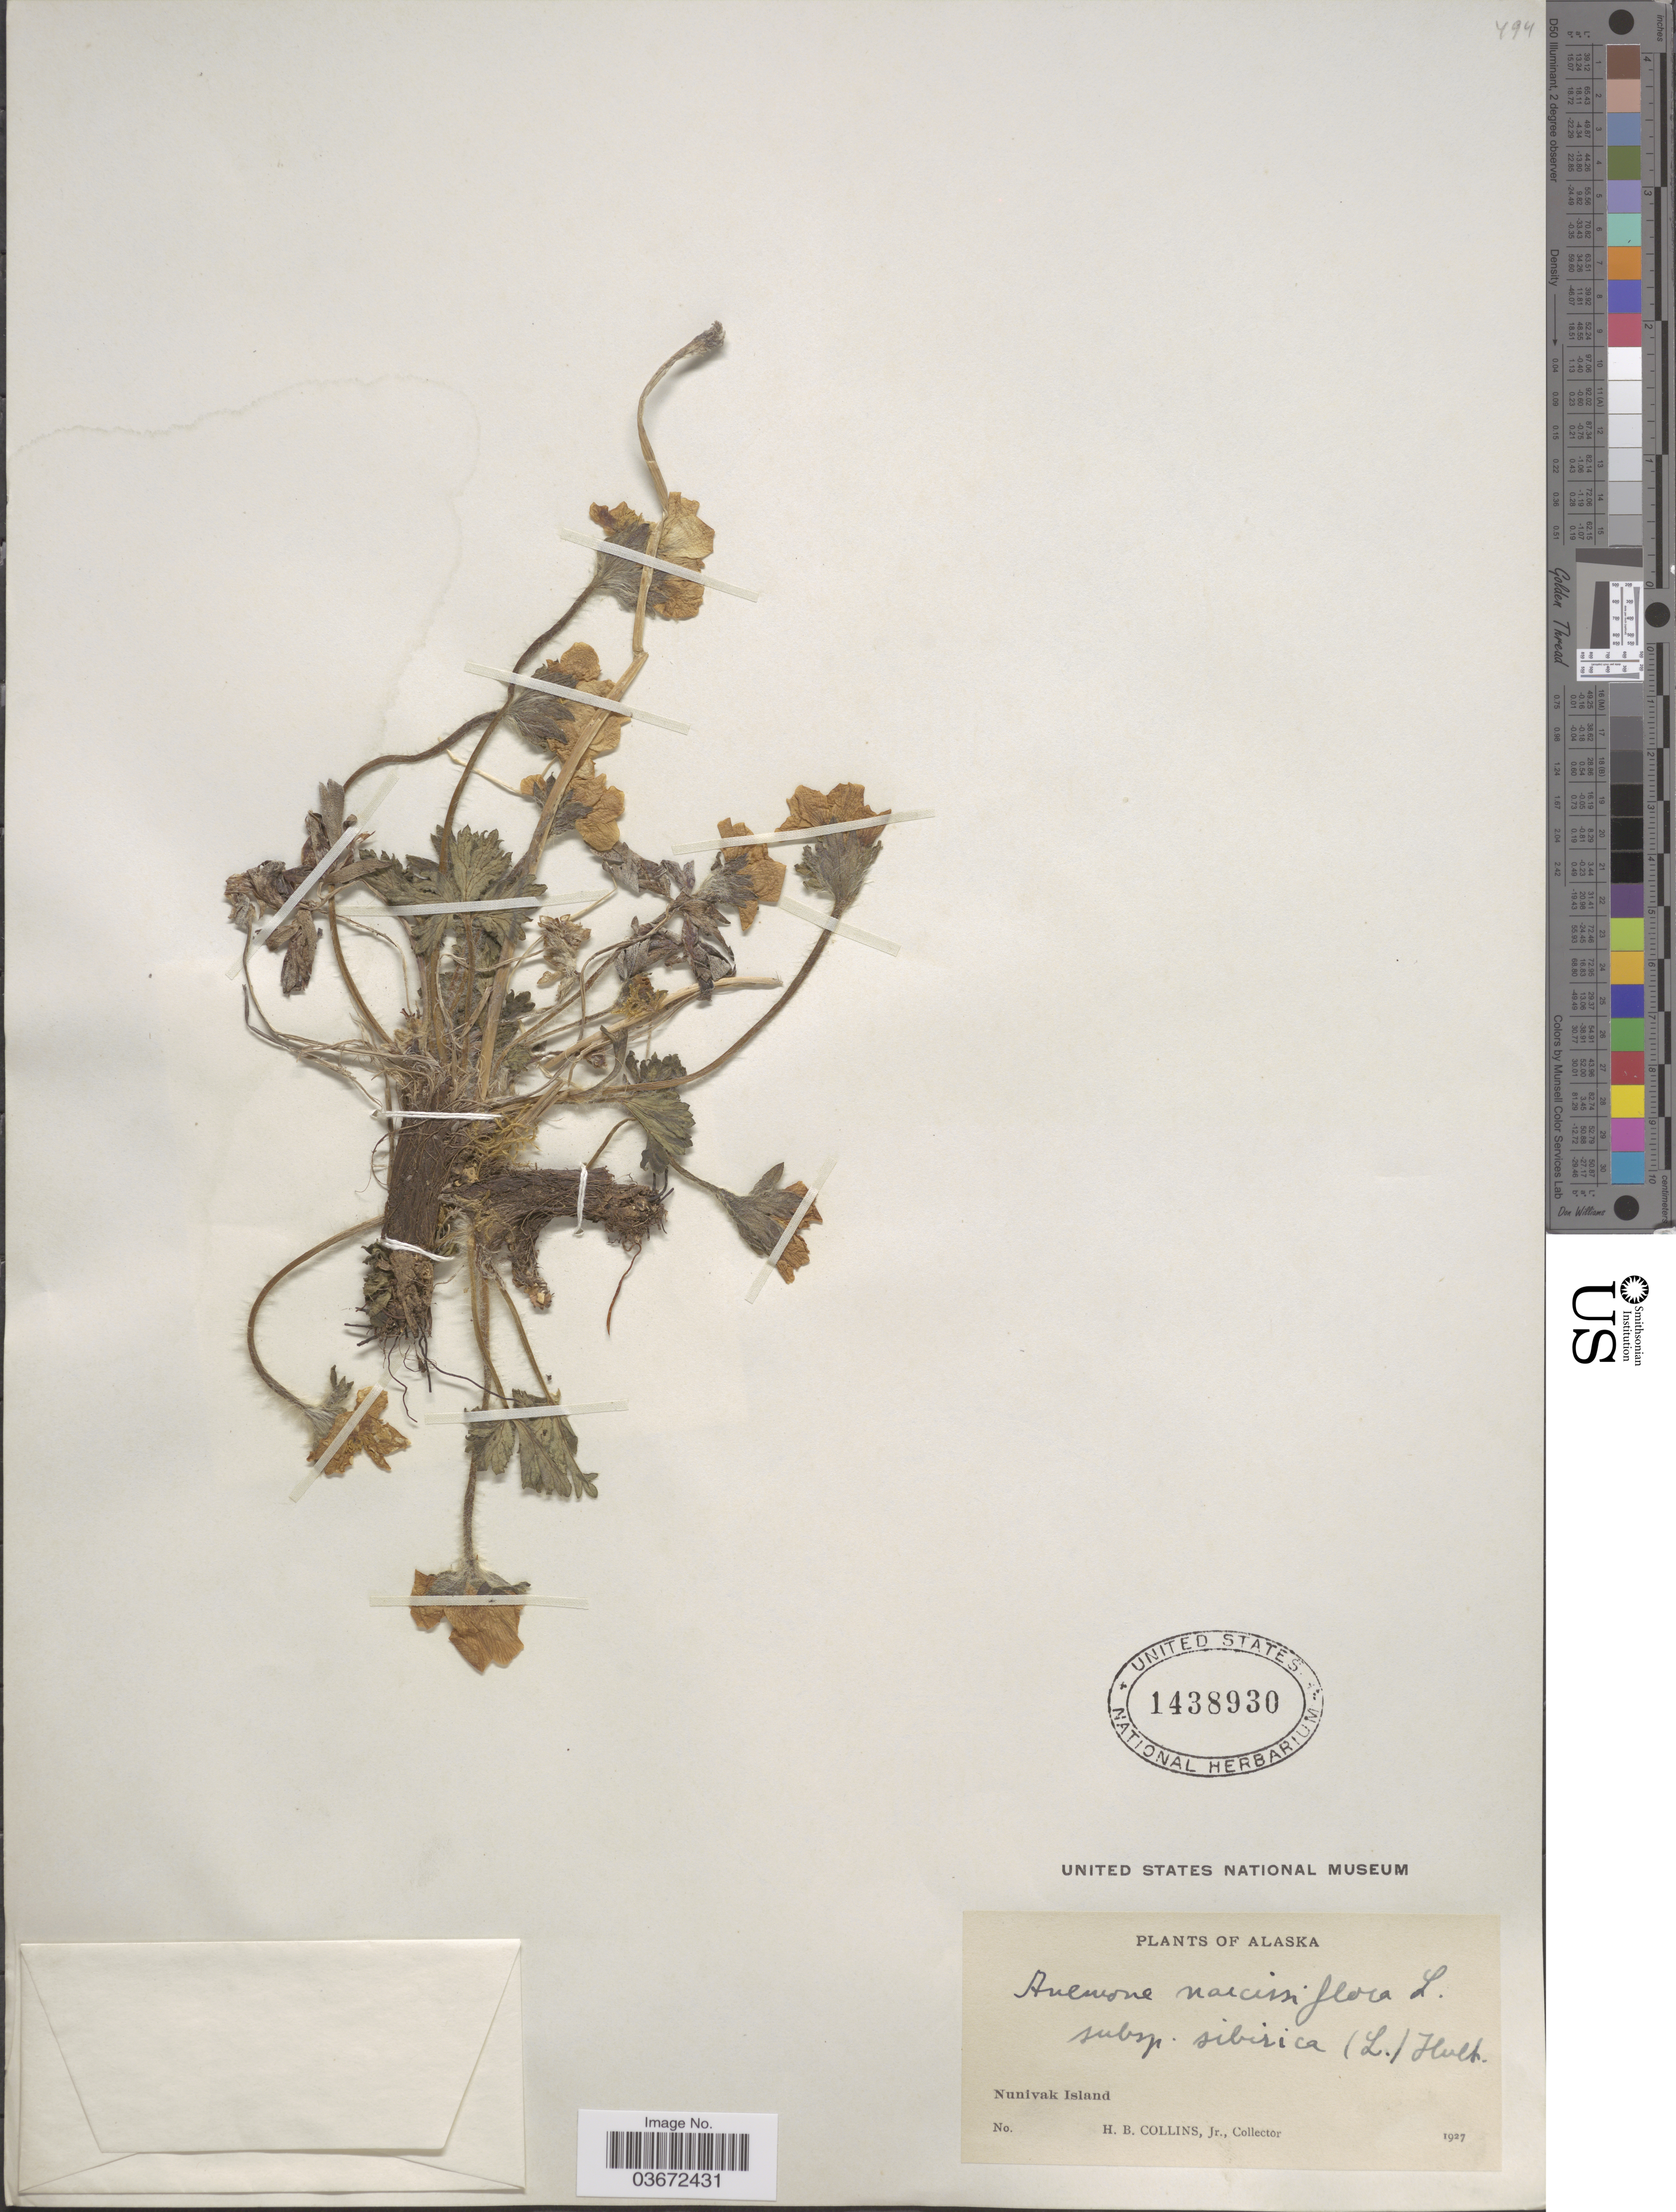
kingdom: Plantae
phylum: Tracheophyta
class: Magnoliopsida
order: Ranunculales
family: Ranunculaceae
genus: Anemone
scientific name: Anemone narcissiflora var. sibirica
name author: (L.) Tamura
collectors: H. Collins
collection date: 1927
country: United States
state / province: Alaska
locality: Nunivak Island.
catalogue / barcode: US 1438930